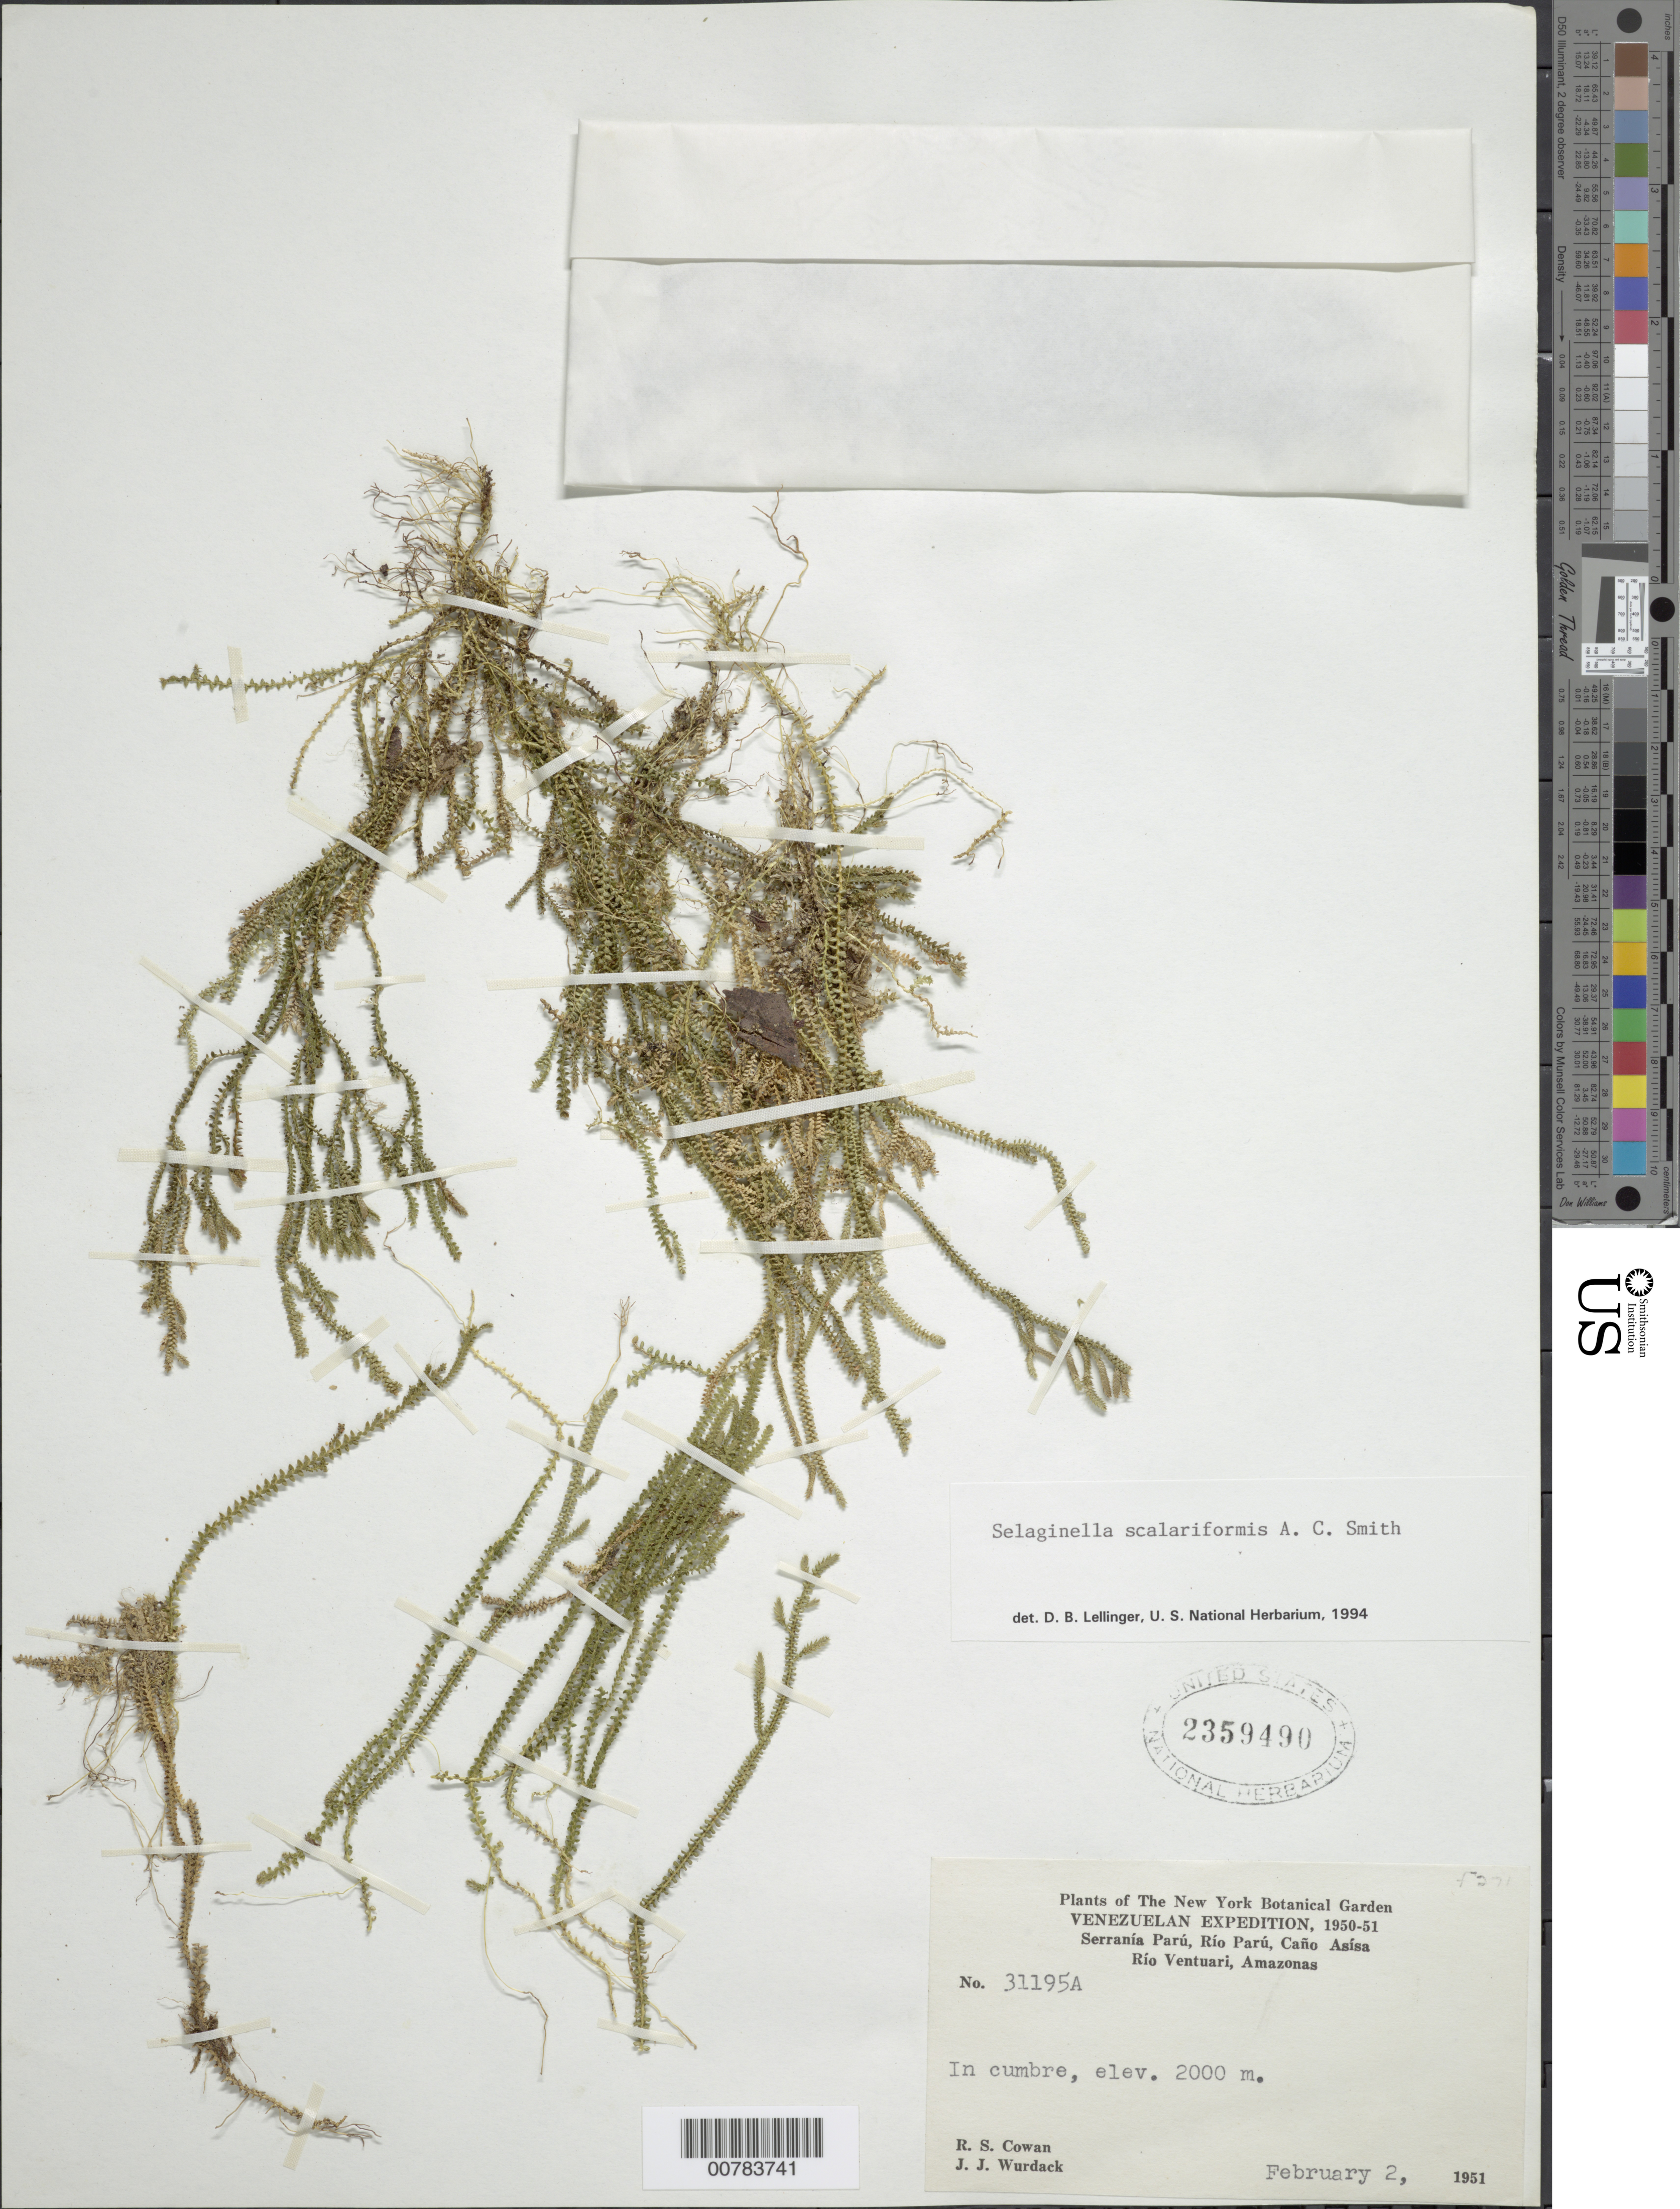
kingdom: Plantae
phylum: Tracheophyta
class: Lycopodiopsida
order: Selaginellales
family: Selaginellaceae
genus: Selaginella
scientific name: Selaginella scalariformis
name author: A.C. Sm.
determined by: Lellinger, David B., (BOT), Smithsonian Institution - National Museum of Natural History (UNITED STATES)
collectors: R. S. Cowan & J. J. Wurdack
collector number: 31195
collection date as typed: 2-Feb-51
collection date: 1951-02-02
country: Venezuela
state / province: Amazonas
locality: Serranía Parú, along West Rim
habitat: Cumbre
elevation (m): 2000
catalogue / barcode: US 2359490